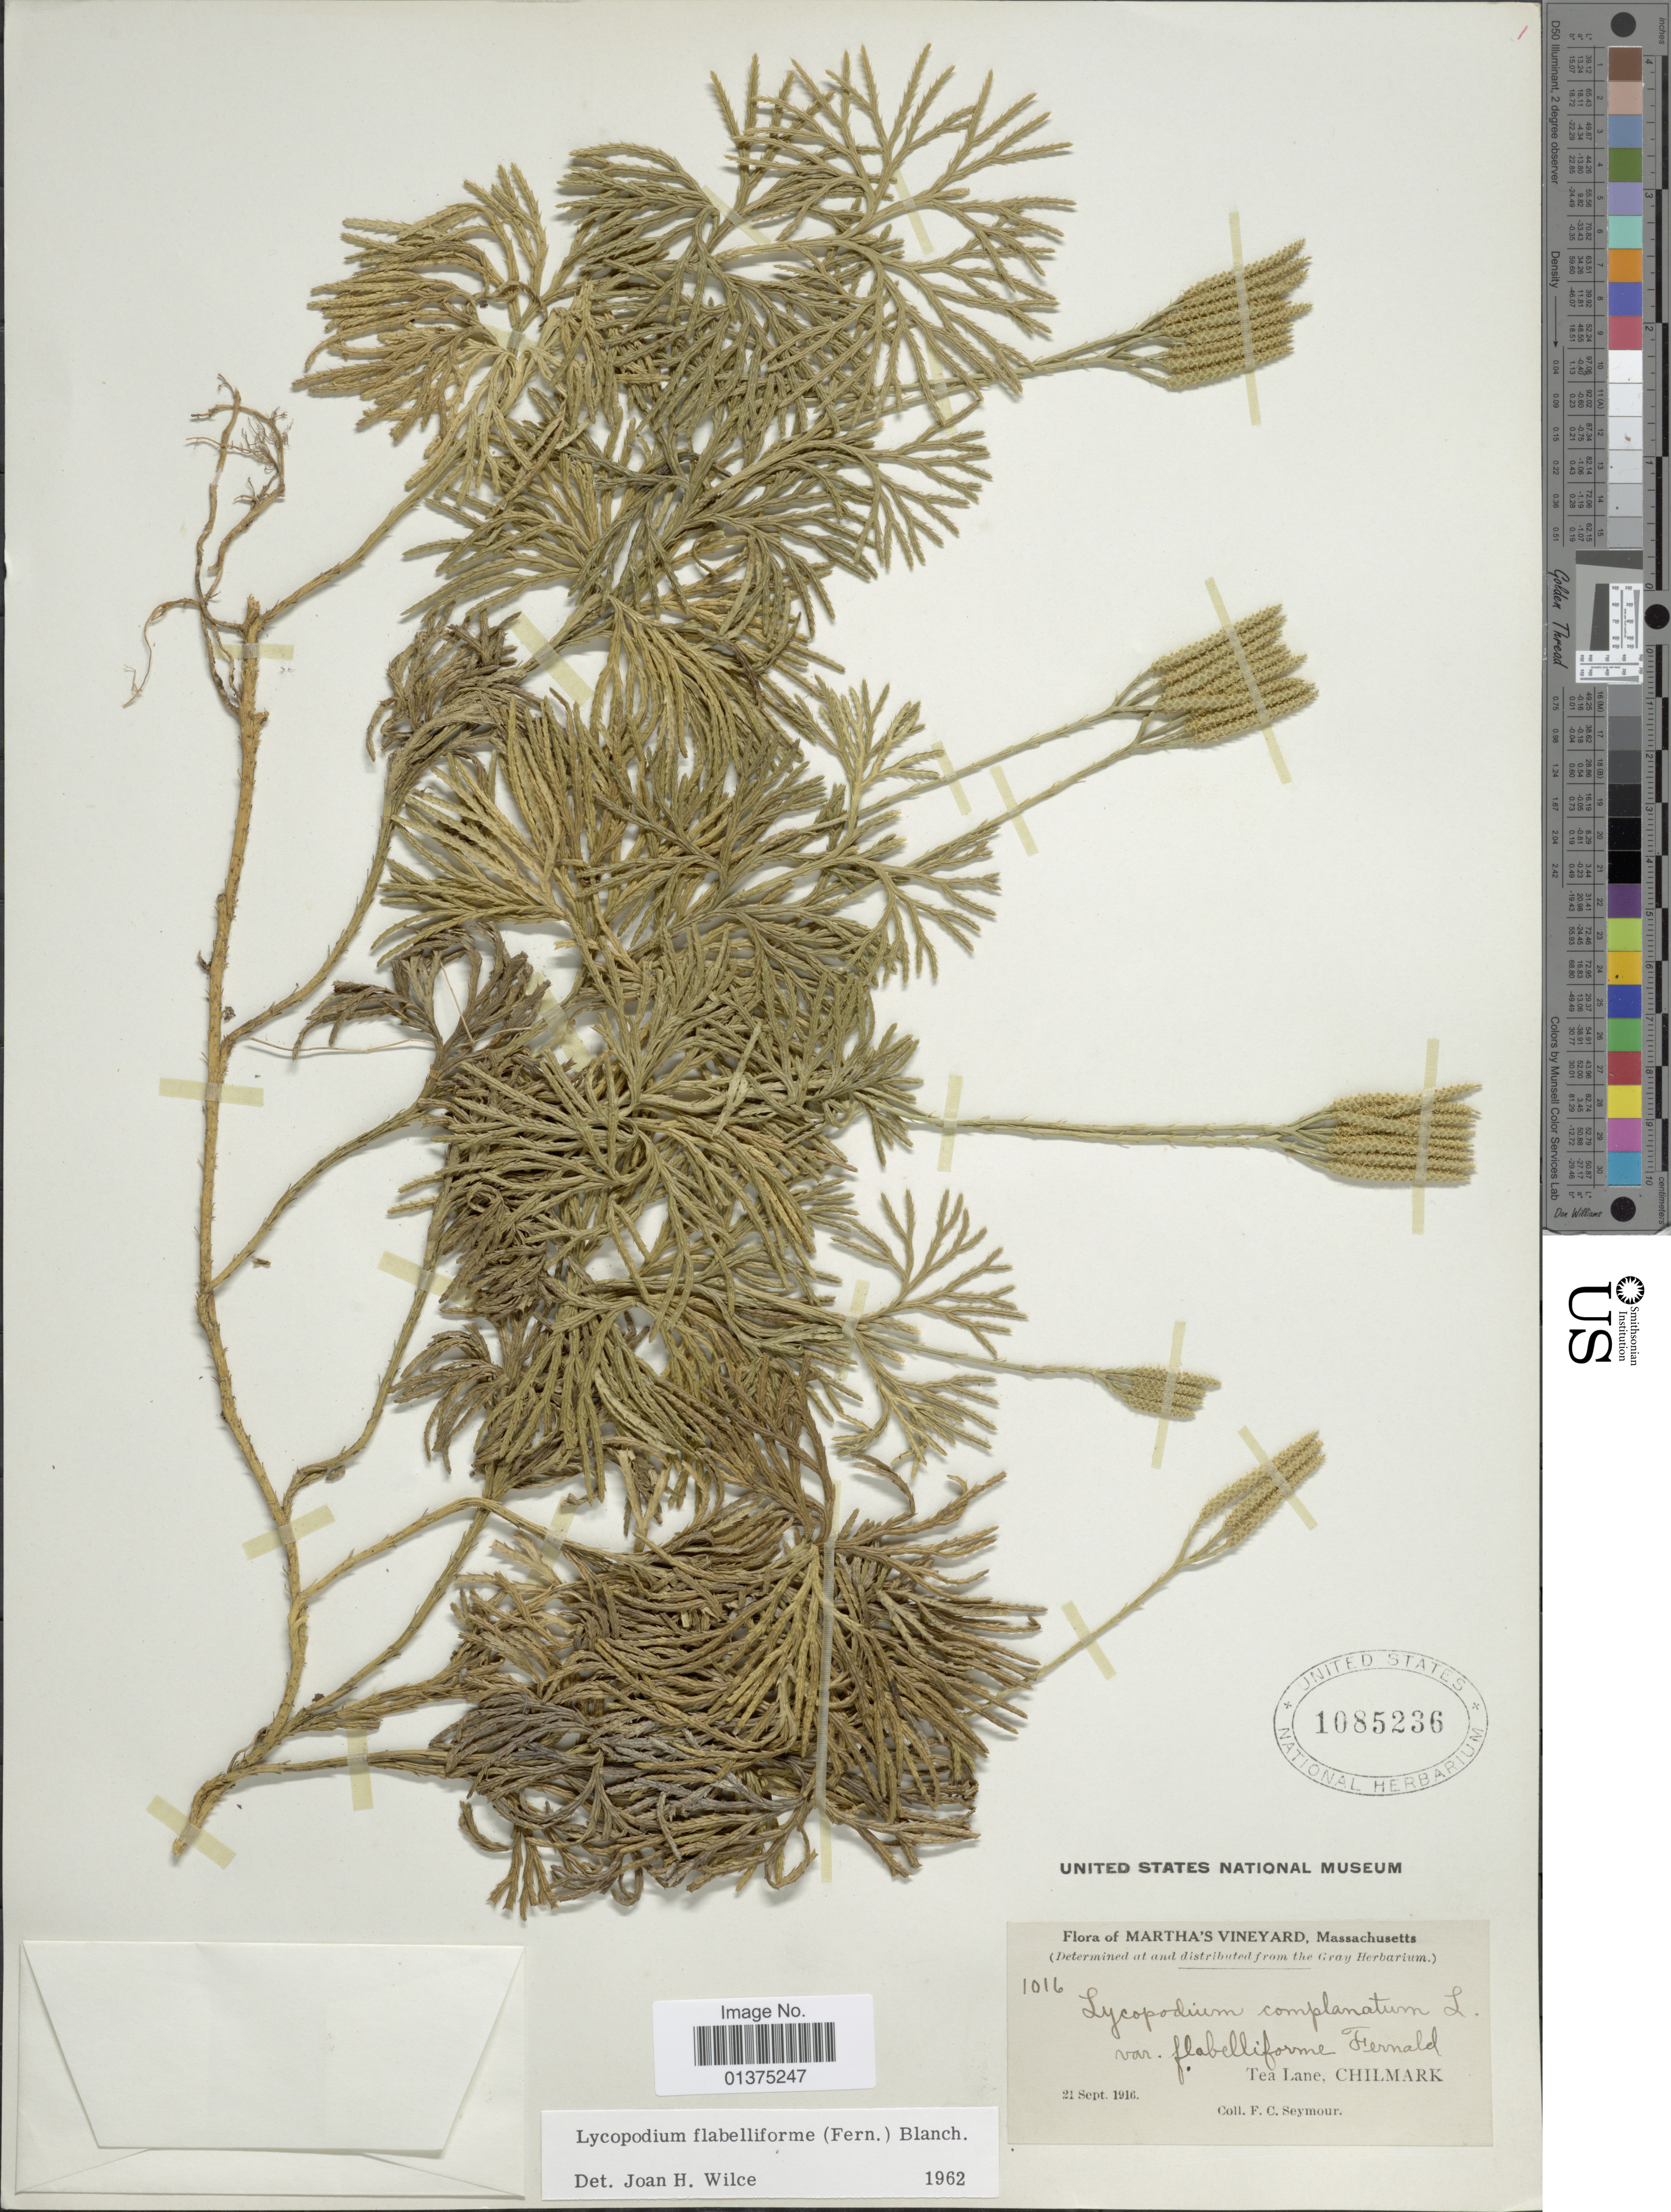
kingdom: Plantae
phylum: Tracheophyta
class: Lycopodiopsida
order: Lycopodiales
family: Lycopodiaceae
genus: Diphasiastrum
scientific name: Diphasiastrum digitatum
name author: (Dill. ex A. Braun) Holub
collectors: F. C. Seymour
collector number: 1016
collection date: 1916-09-21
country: United States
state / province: Massachusetts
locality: Martha's Vineyard, Tea lane, Chilmark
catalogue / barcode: US 1085236